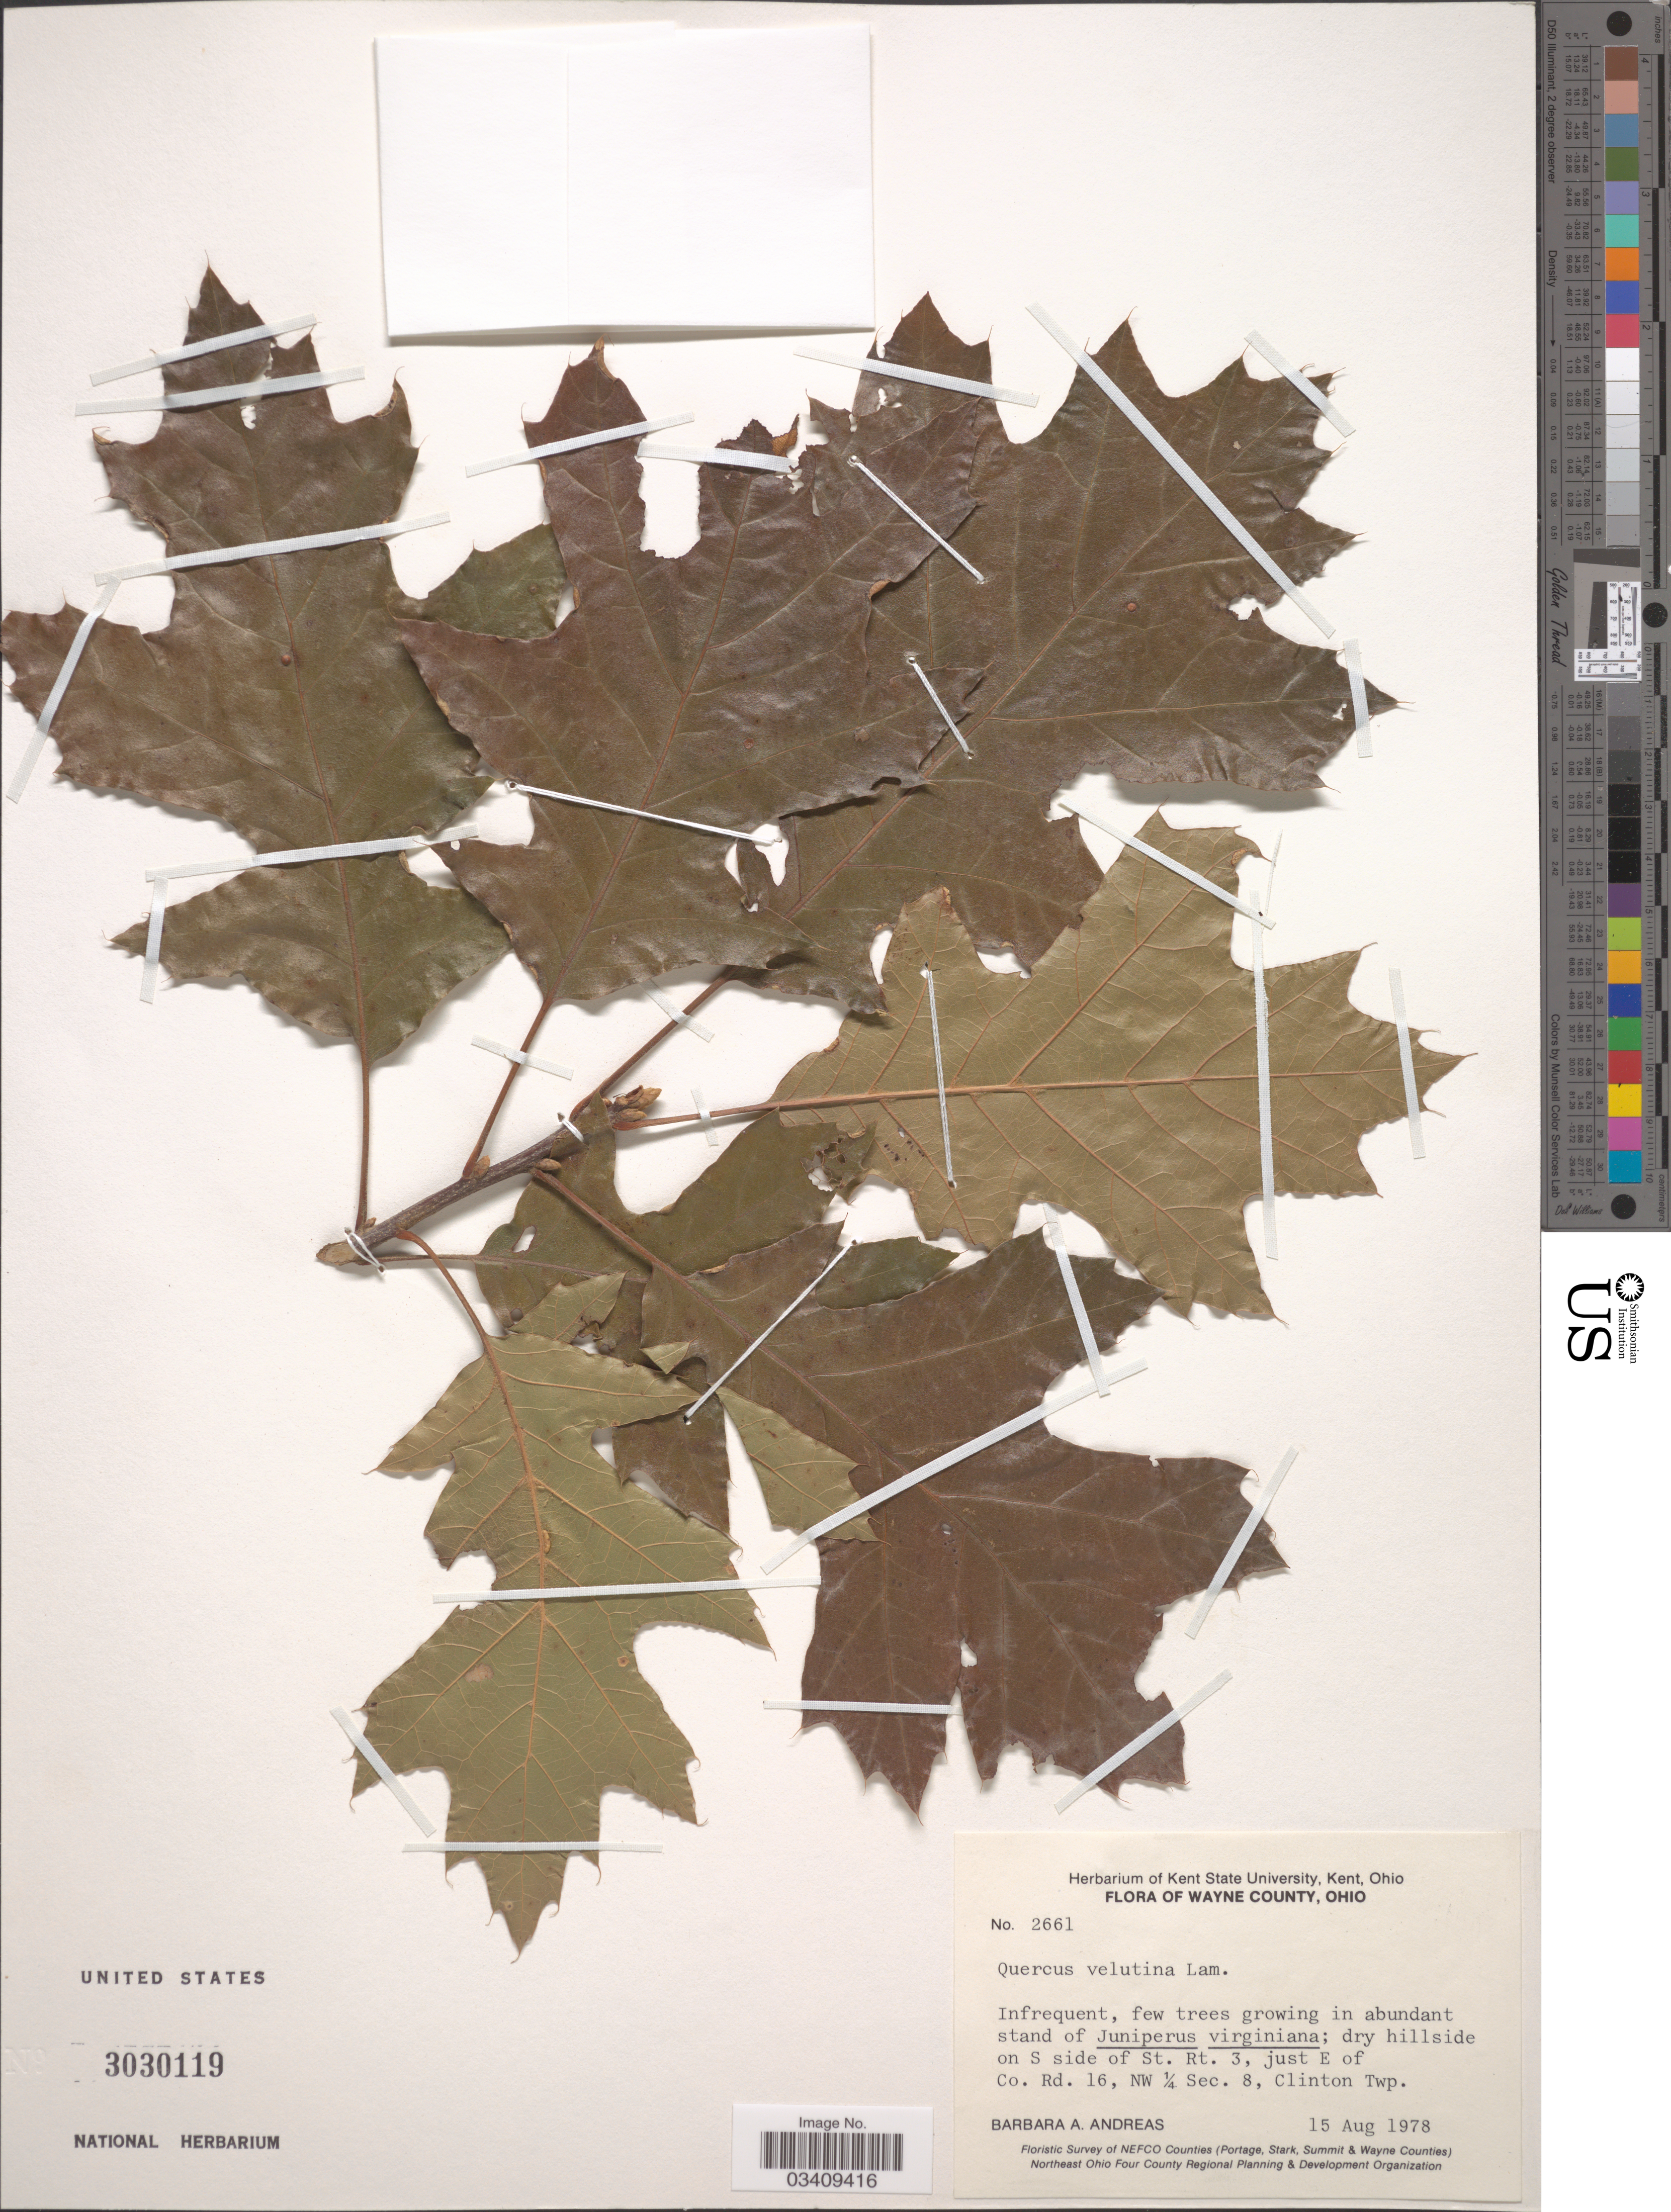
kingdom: Plantae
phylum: Tracheophyta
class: Magnoliopsida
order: Fagales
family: Fagaceae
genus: Quercus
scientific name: Quercus velutina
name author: Lam.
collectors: B. A. Andreas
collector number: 2661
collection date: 1978-08-15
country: United States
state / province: Ohio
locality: Wayne County. Dry hillside on S side of St. Rt. 3, just E of Co. Rd. 16, NW ¼ Sec. 8, Clinton Twp.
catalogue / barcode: US 3030119